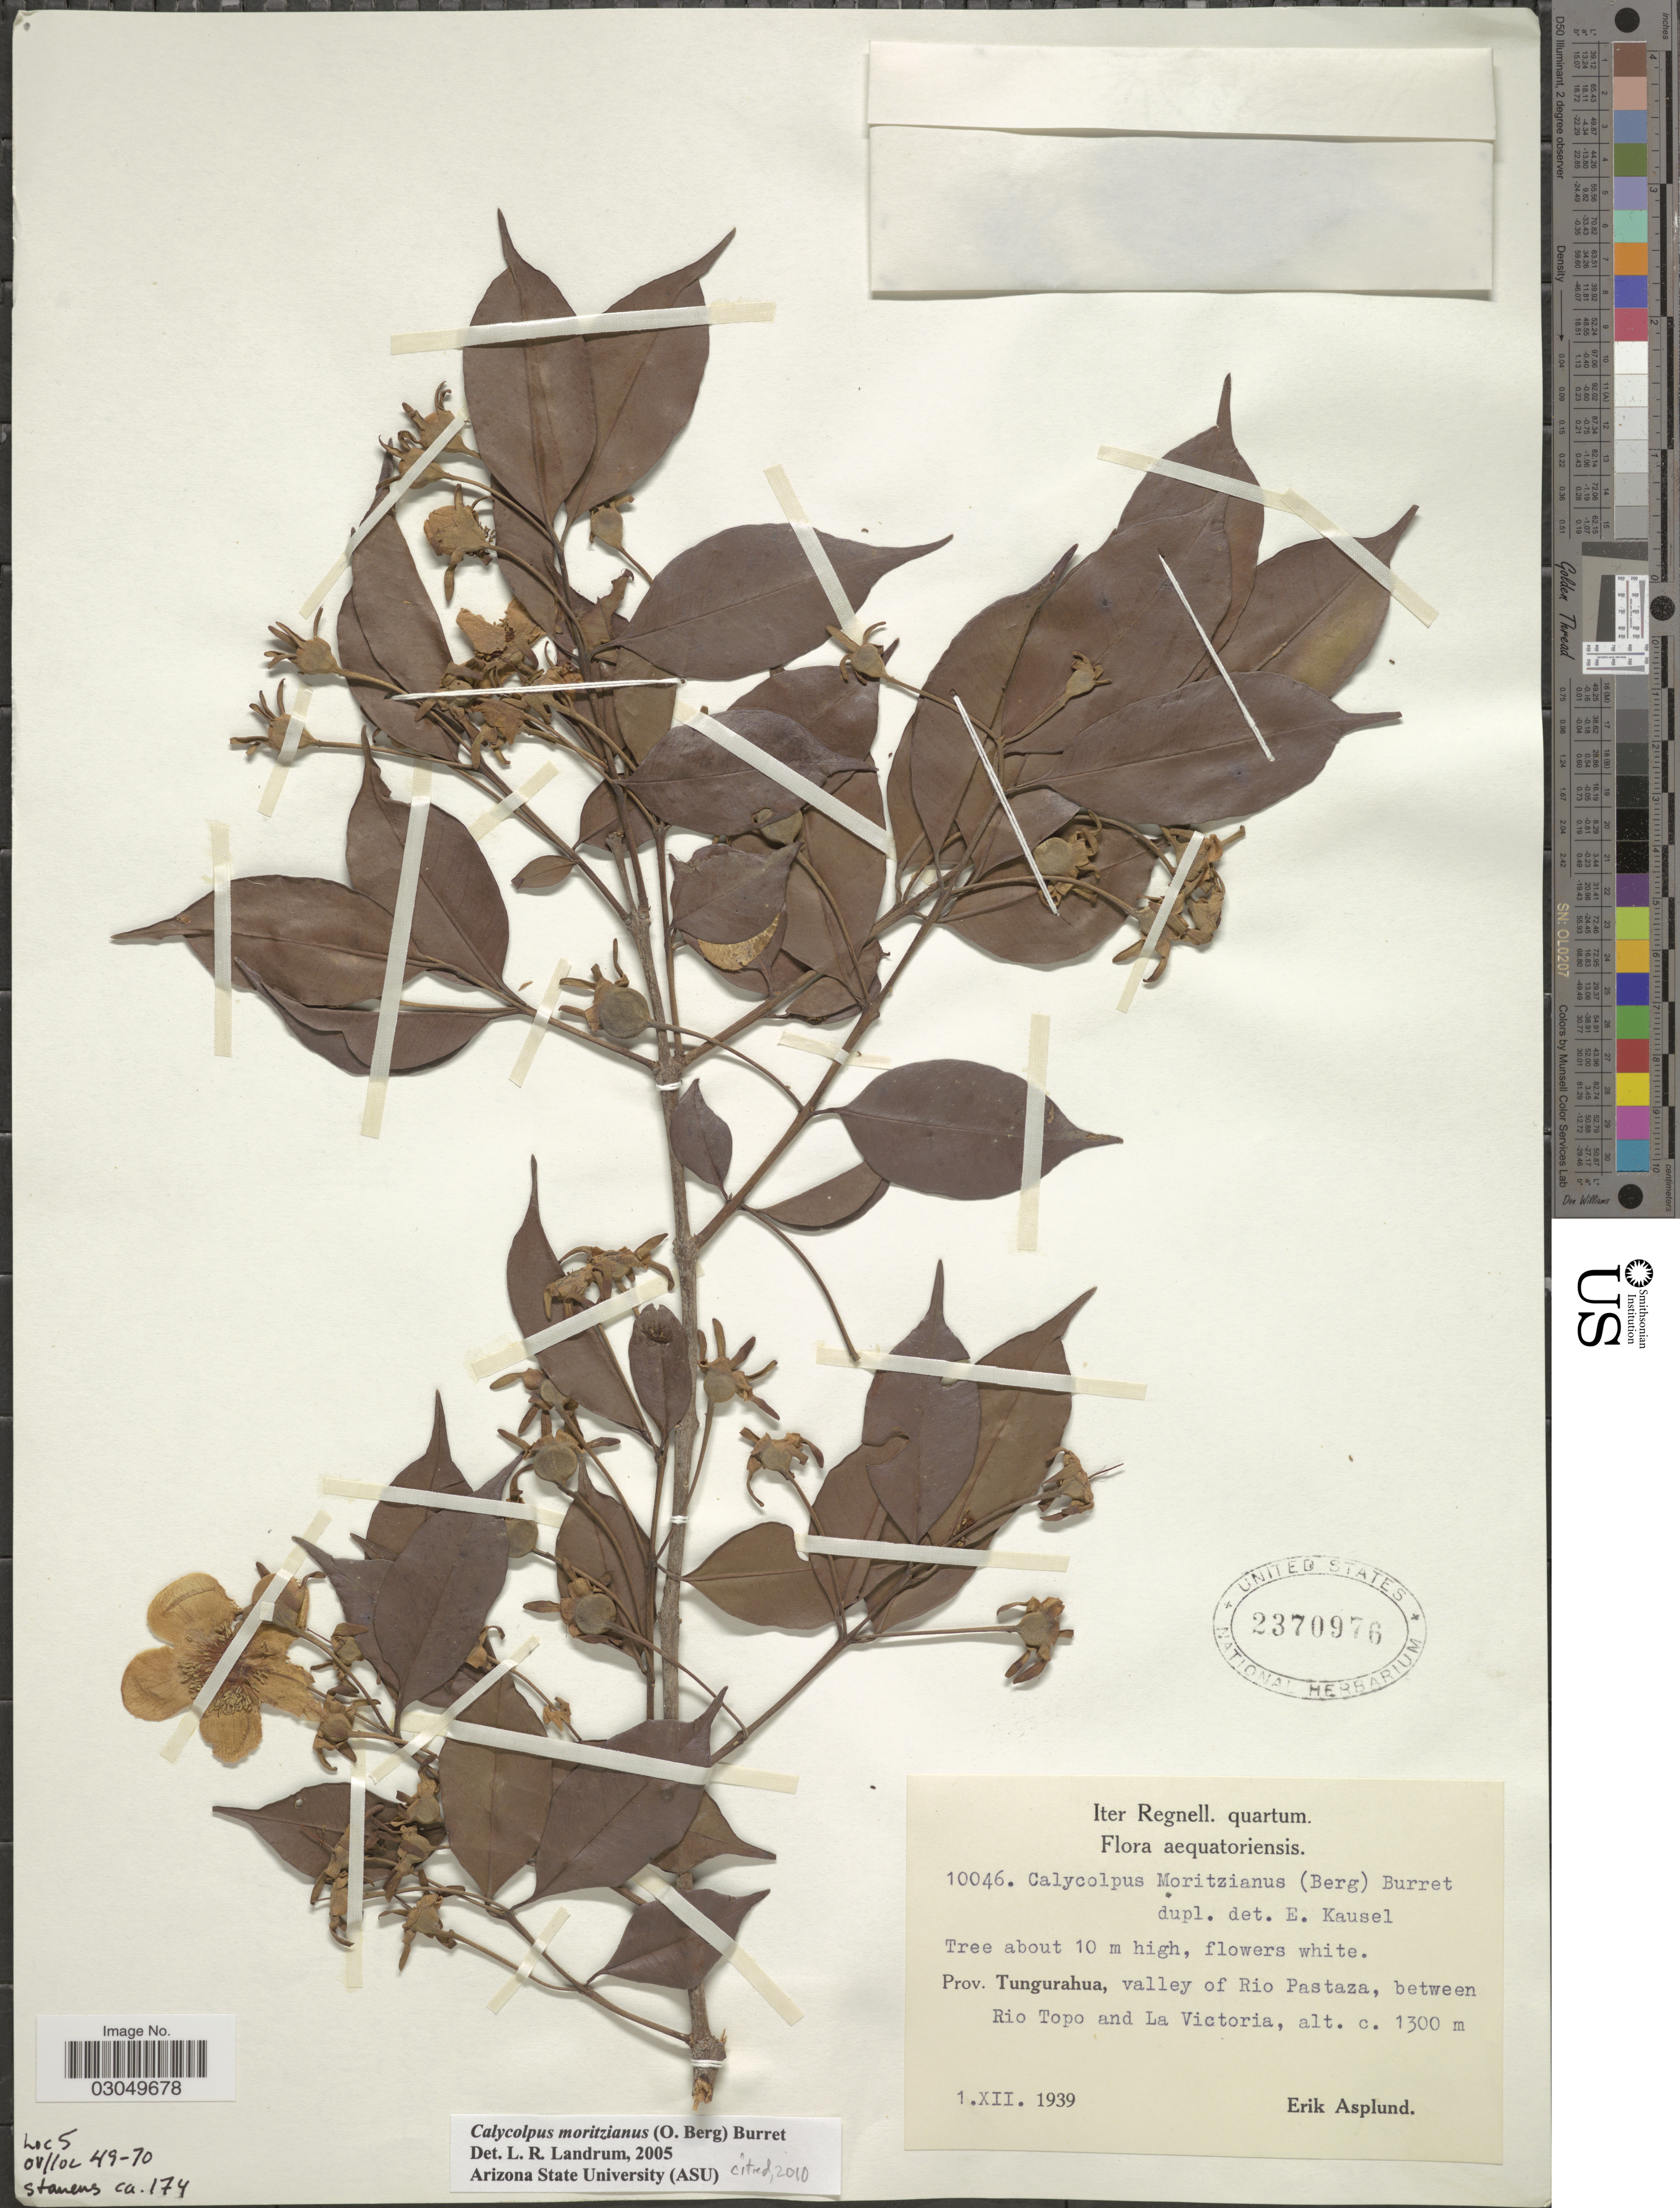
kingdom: Plantae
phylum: Tracheophyta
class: Magnoliopsida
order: Myrtales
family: Myrtaceae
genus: Calycolpus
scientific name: Calycolpus moritzianus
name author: (O. Berg) Burret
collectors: E. Asplund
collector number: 10046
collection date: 1939-12-01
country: Ecuador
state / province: Tungurahua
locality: Valley of Rio Pastaza, between Rio Topo and La Victoria.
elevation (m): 1300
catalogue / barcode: US 2370976